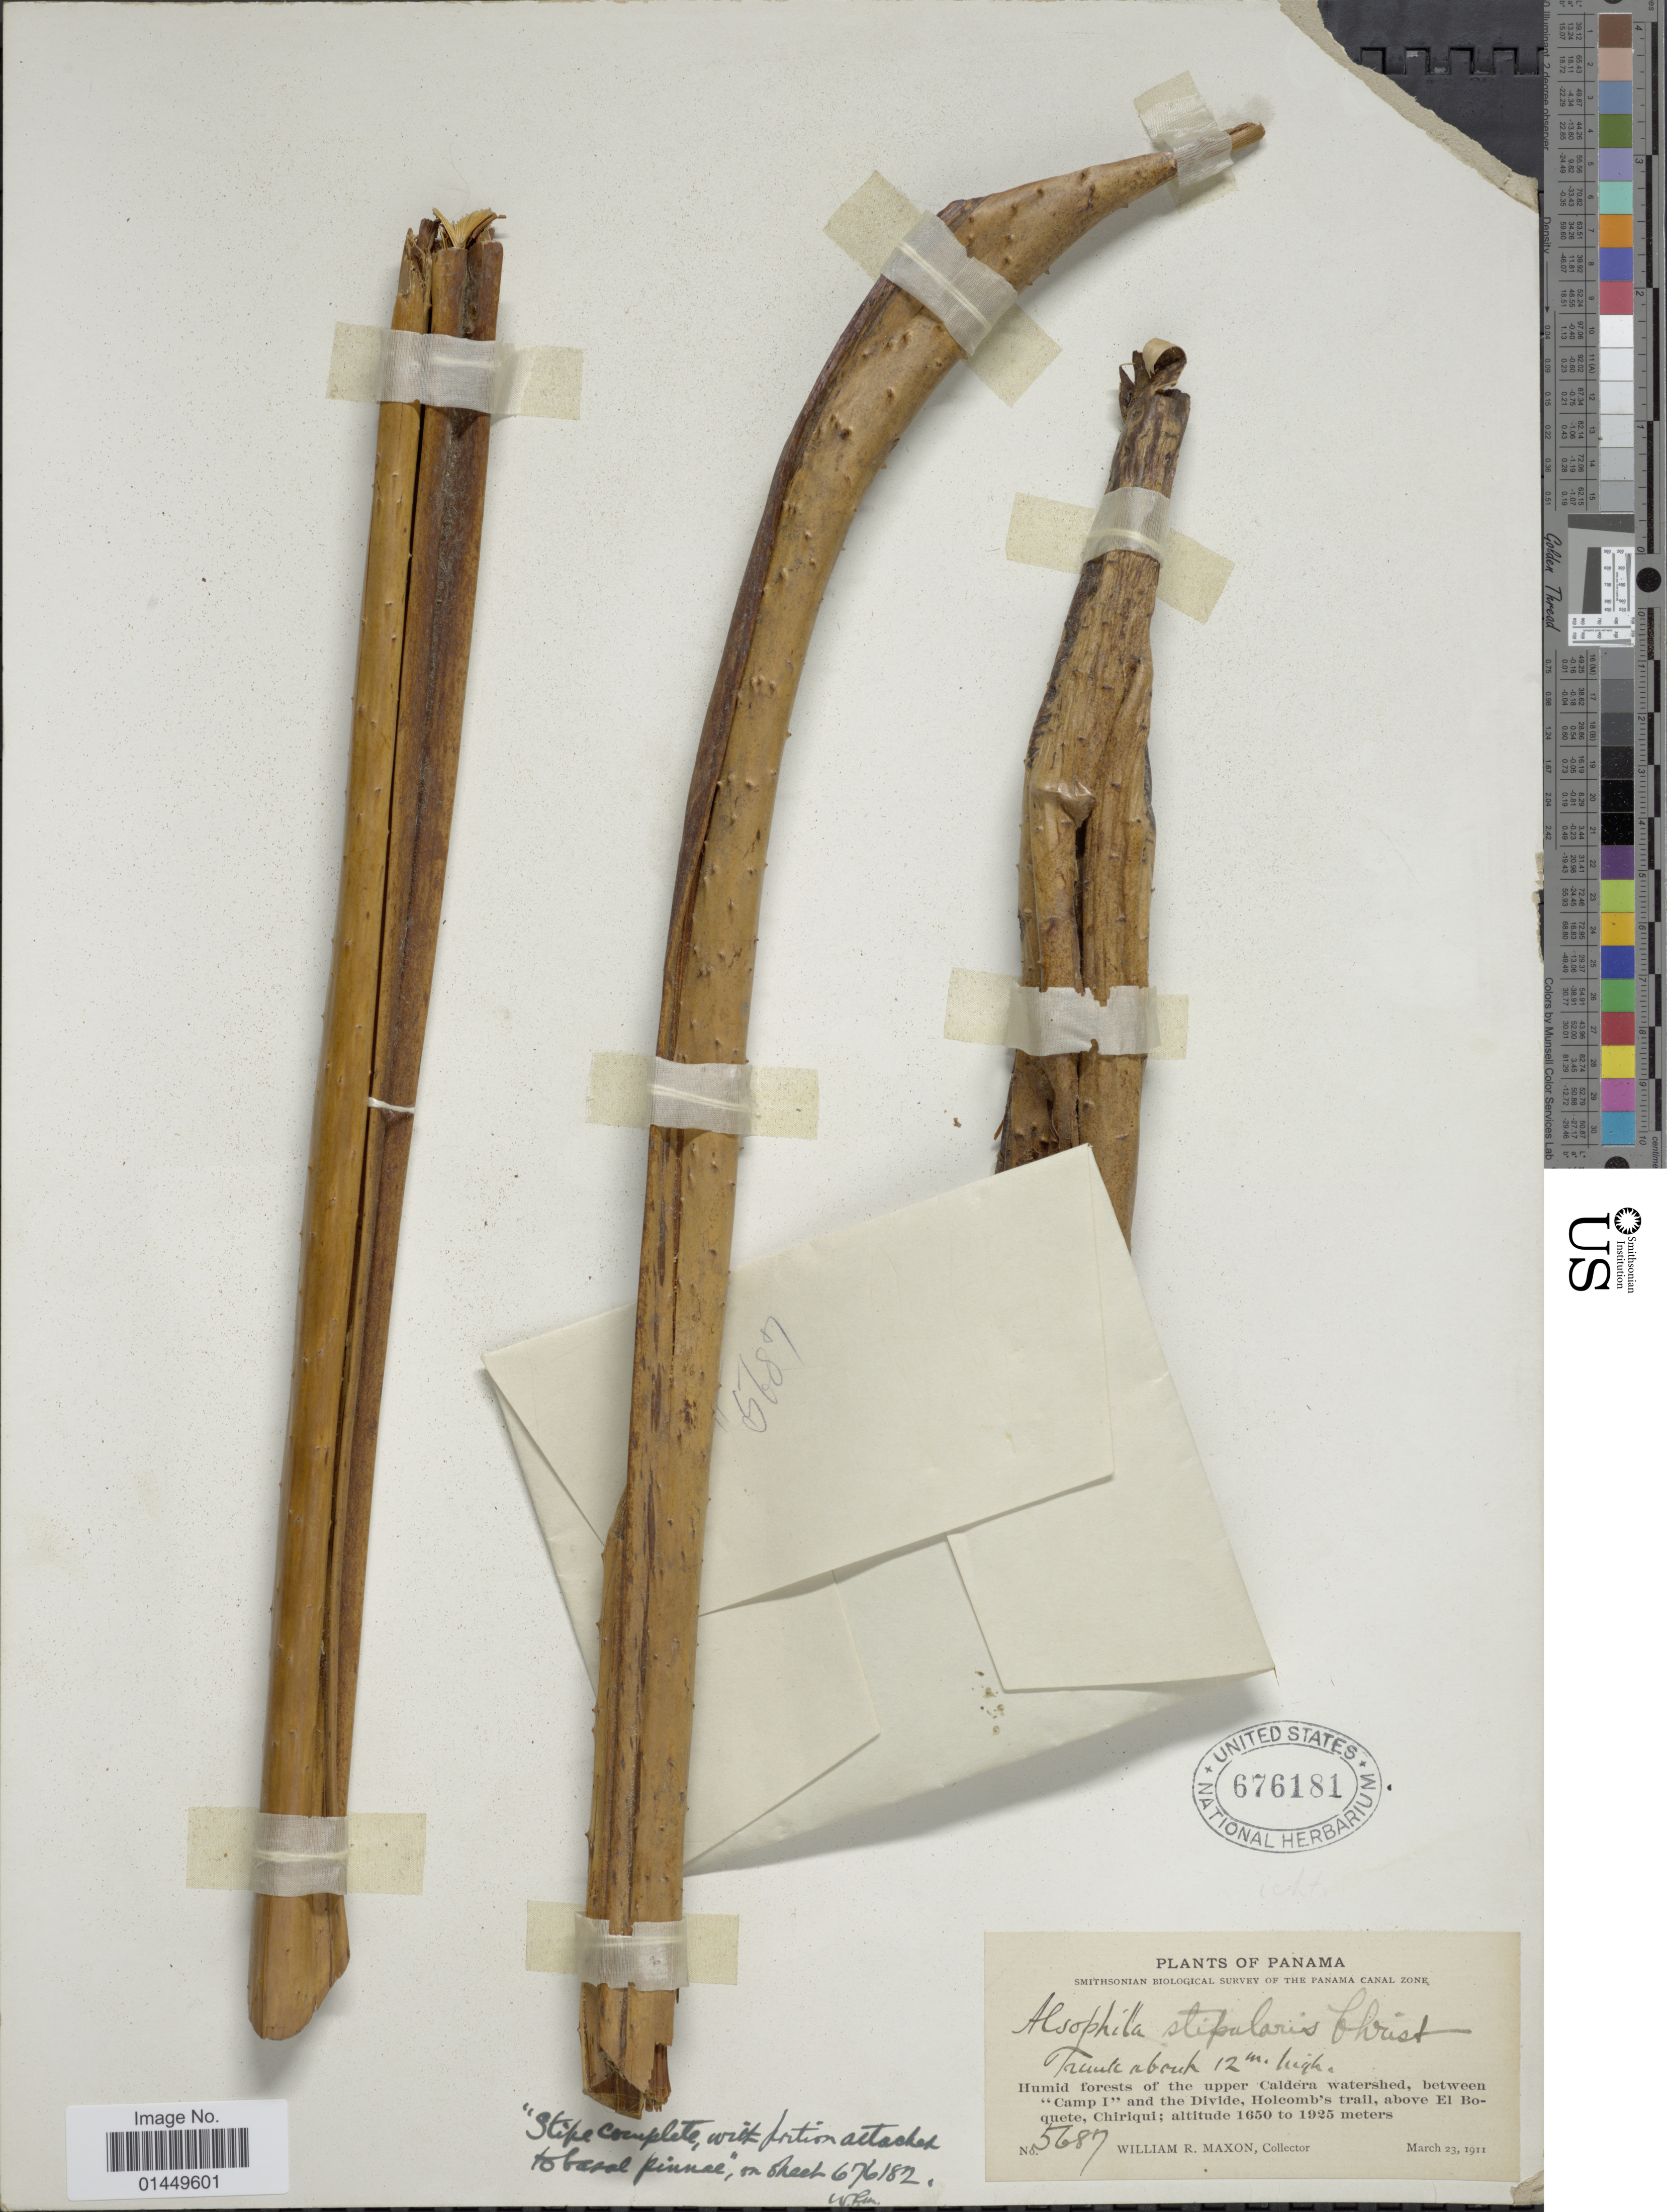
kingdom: Plantae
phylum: Tracheophyta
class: Polypodiopsida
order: Cyatheales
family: Cyatheaceae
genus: Cyathea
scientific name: Cyathea stipularis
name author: (Christ) Domin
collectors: W. R. Maxon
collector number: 5687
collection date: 1911-03-23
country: Panama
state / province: Chiriqui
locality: Humid forests of the upper Caldera watershed, between Camp 1 and the Divide, Holcomb's trail, above El Boquete, Chiriqui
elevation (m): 1650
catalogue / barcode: US 676181